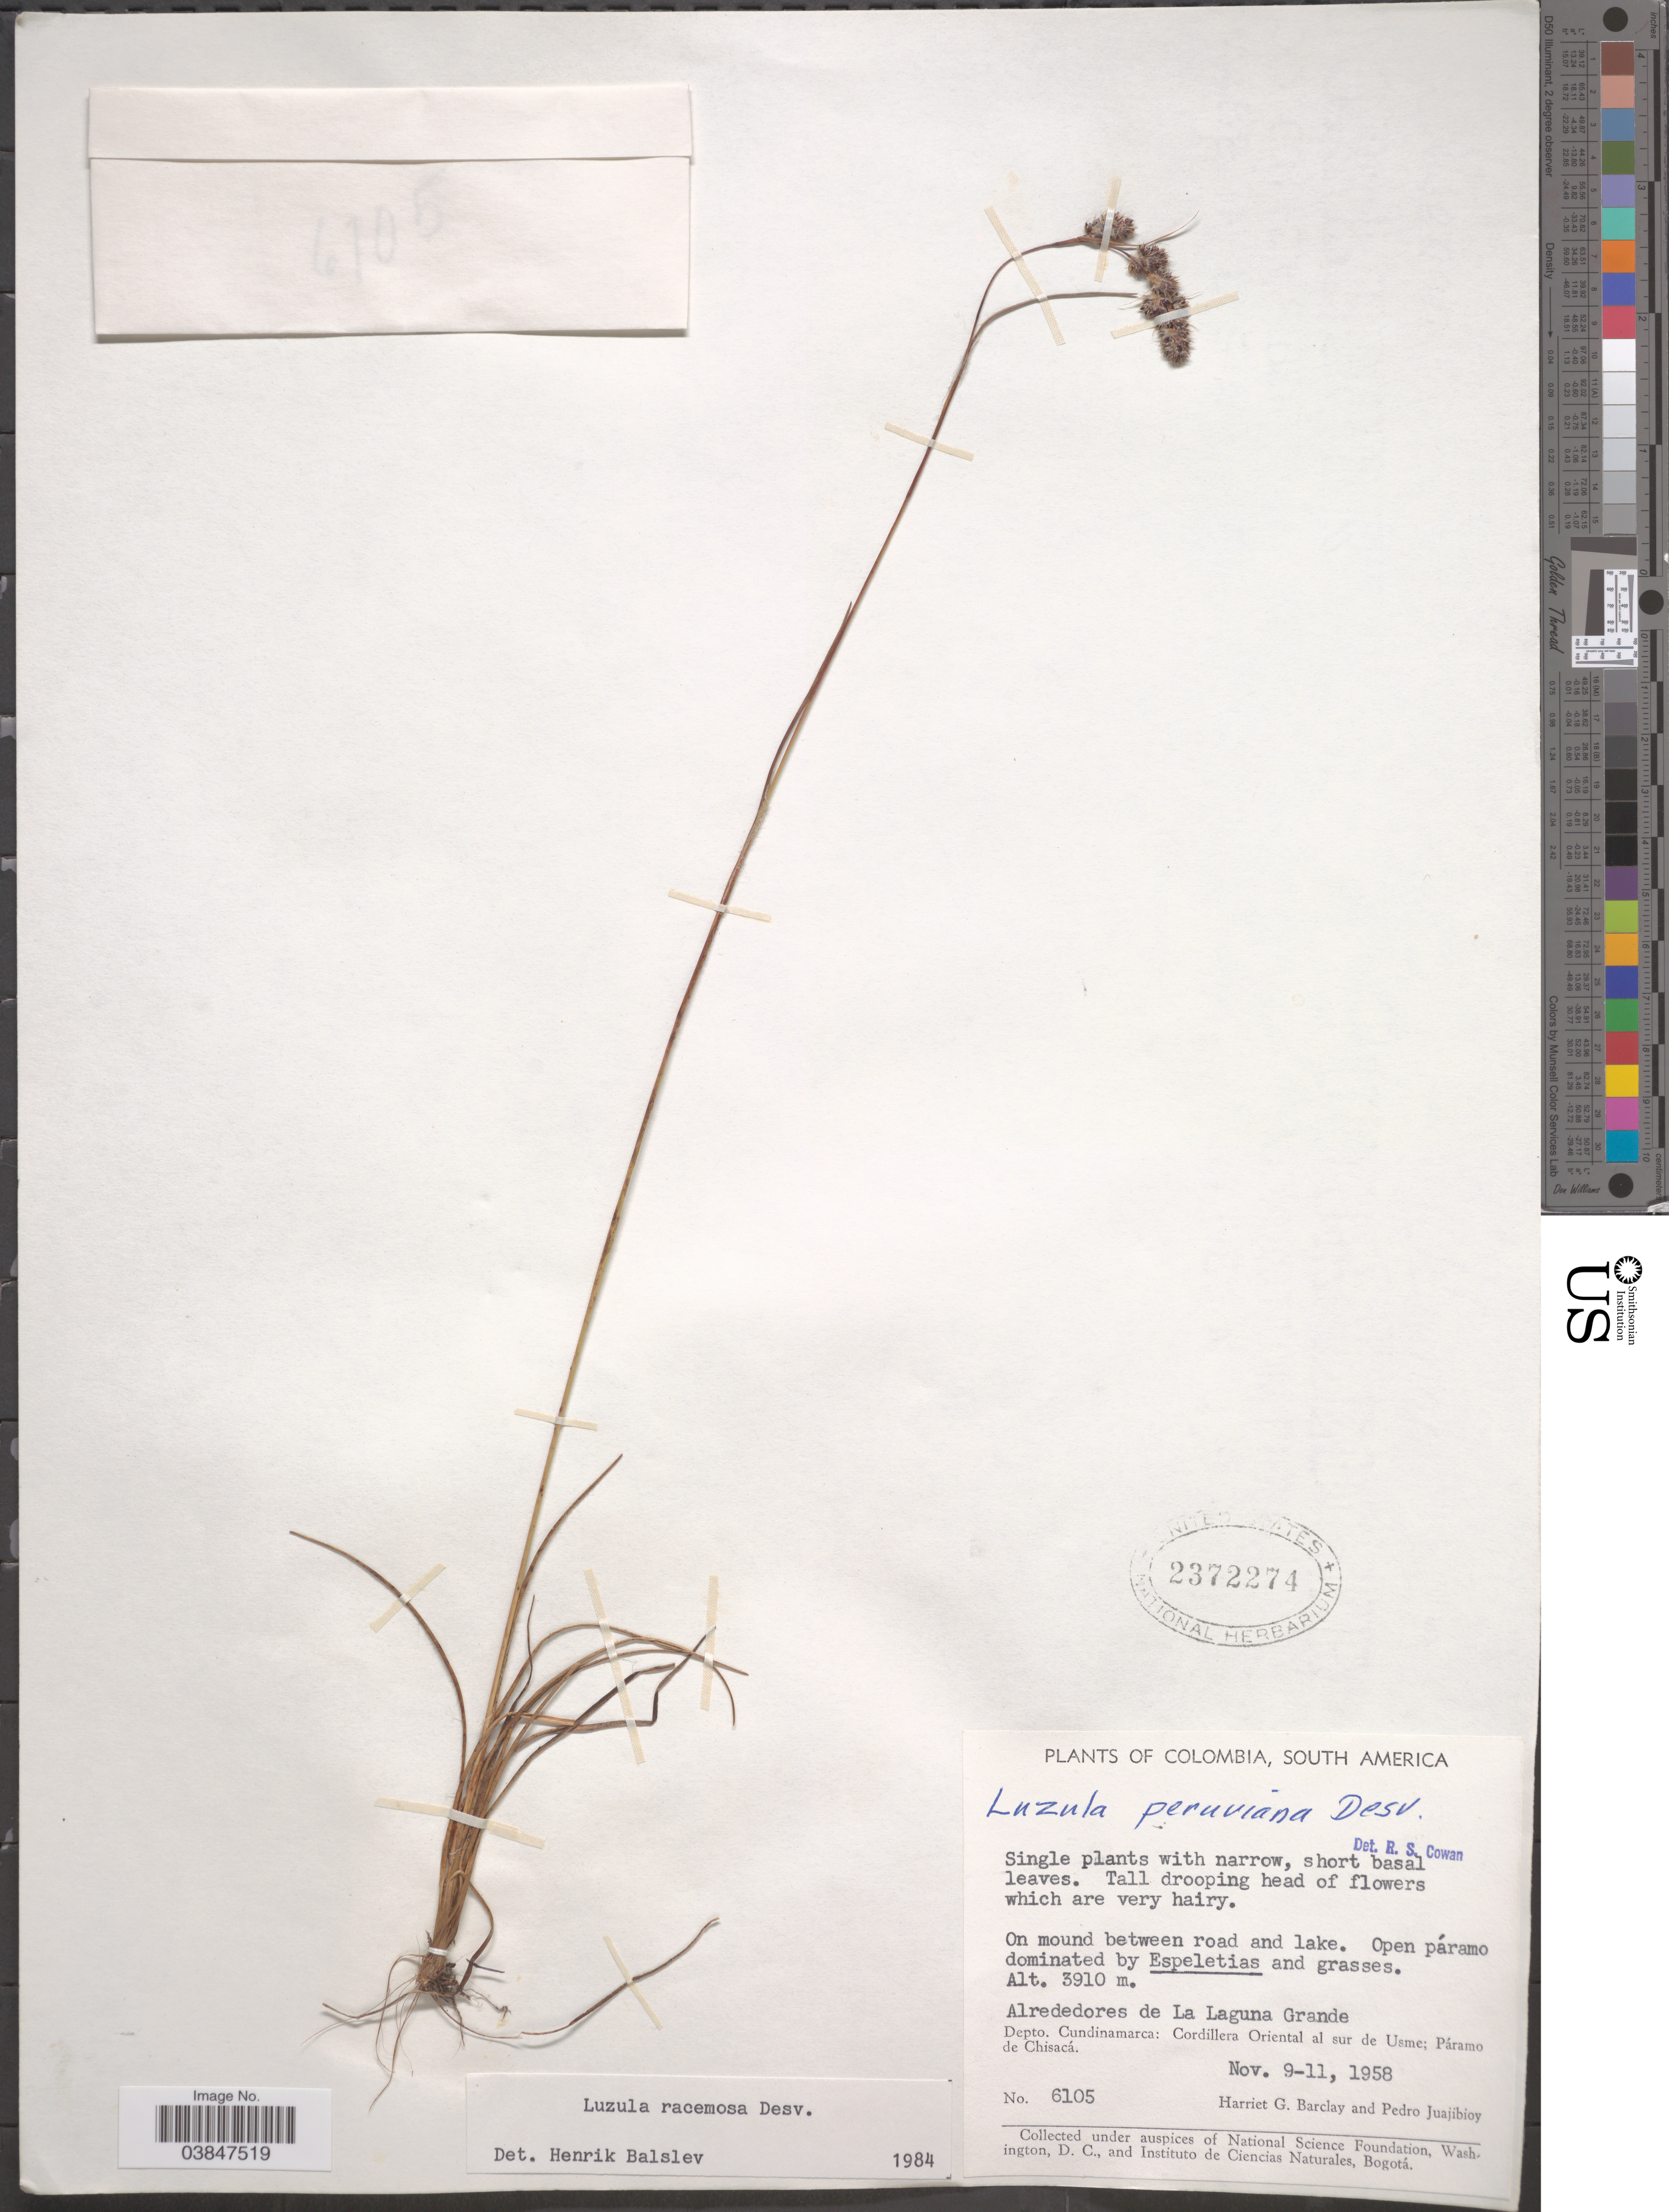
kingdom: Plantae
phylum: Tracheophyta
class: Liliopsida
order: Poales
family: Juncaceae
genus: Luzula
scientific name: Luzula racemosa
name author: Desv.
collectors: H. G. Barclay & P. Juajibioy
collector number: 6105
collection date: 1958-11-07/1958-11-11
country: Colombia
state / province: Cundinamarca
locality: Alrededores de La Laguna Grande. Depto. Cundinamarca: Cordillera Oriental al sur de Usme; Páramo de Chisacá.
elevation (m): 3910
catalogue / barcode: US 2372274